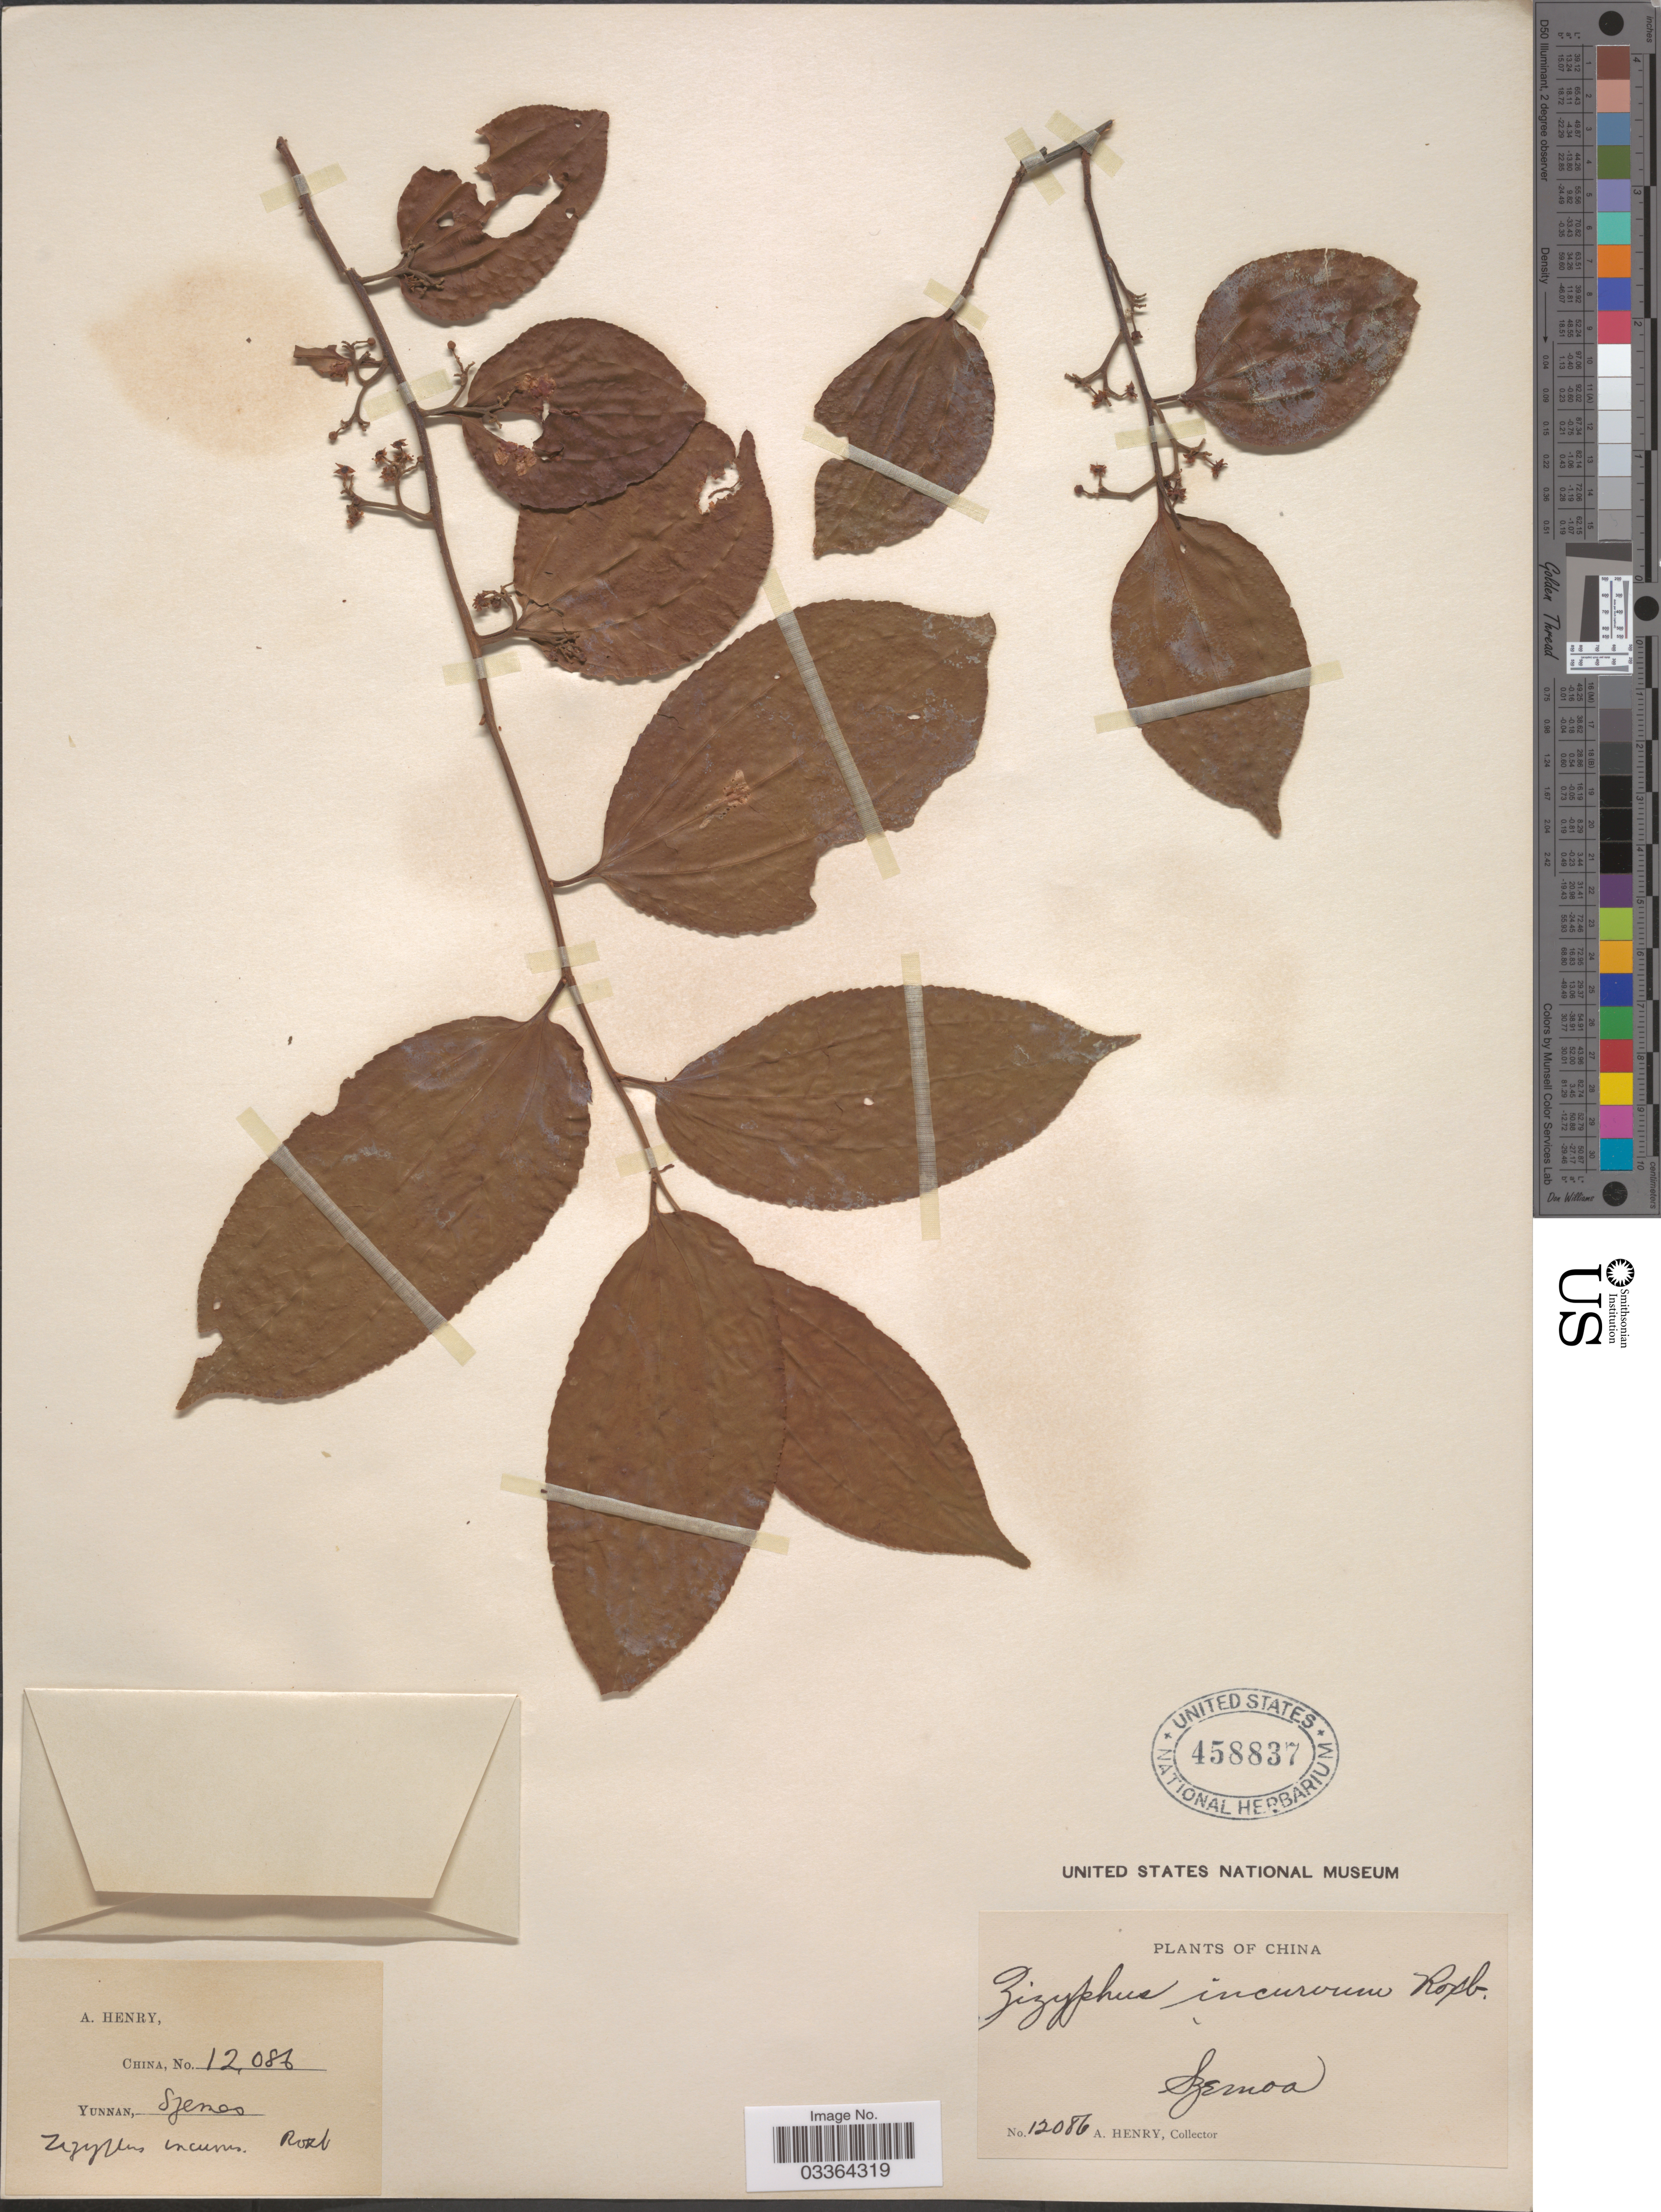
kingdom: Plantae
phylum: Tracheophyta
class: Magnoliopsida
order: Rosales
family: Rhamnaceae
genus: Ziziphus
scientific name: Ziziphus incurva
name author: Roxb.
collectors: A. Henry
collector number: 12086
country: China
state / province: Yunnan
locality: Szemoa.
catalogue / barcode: US 458837